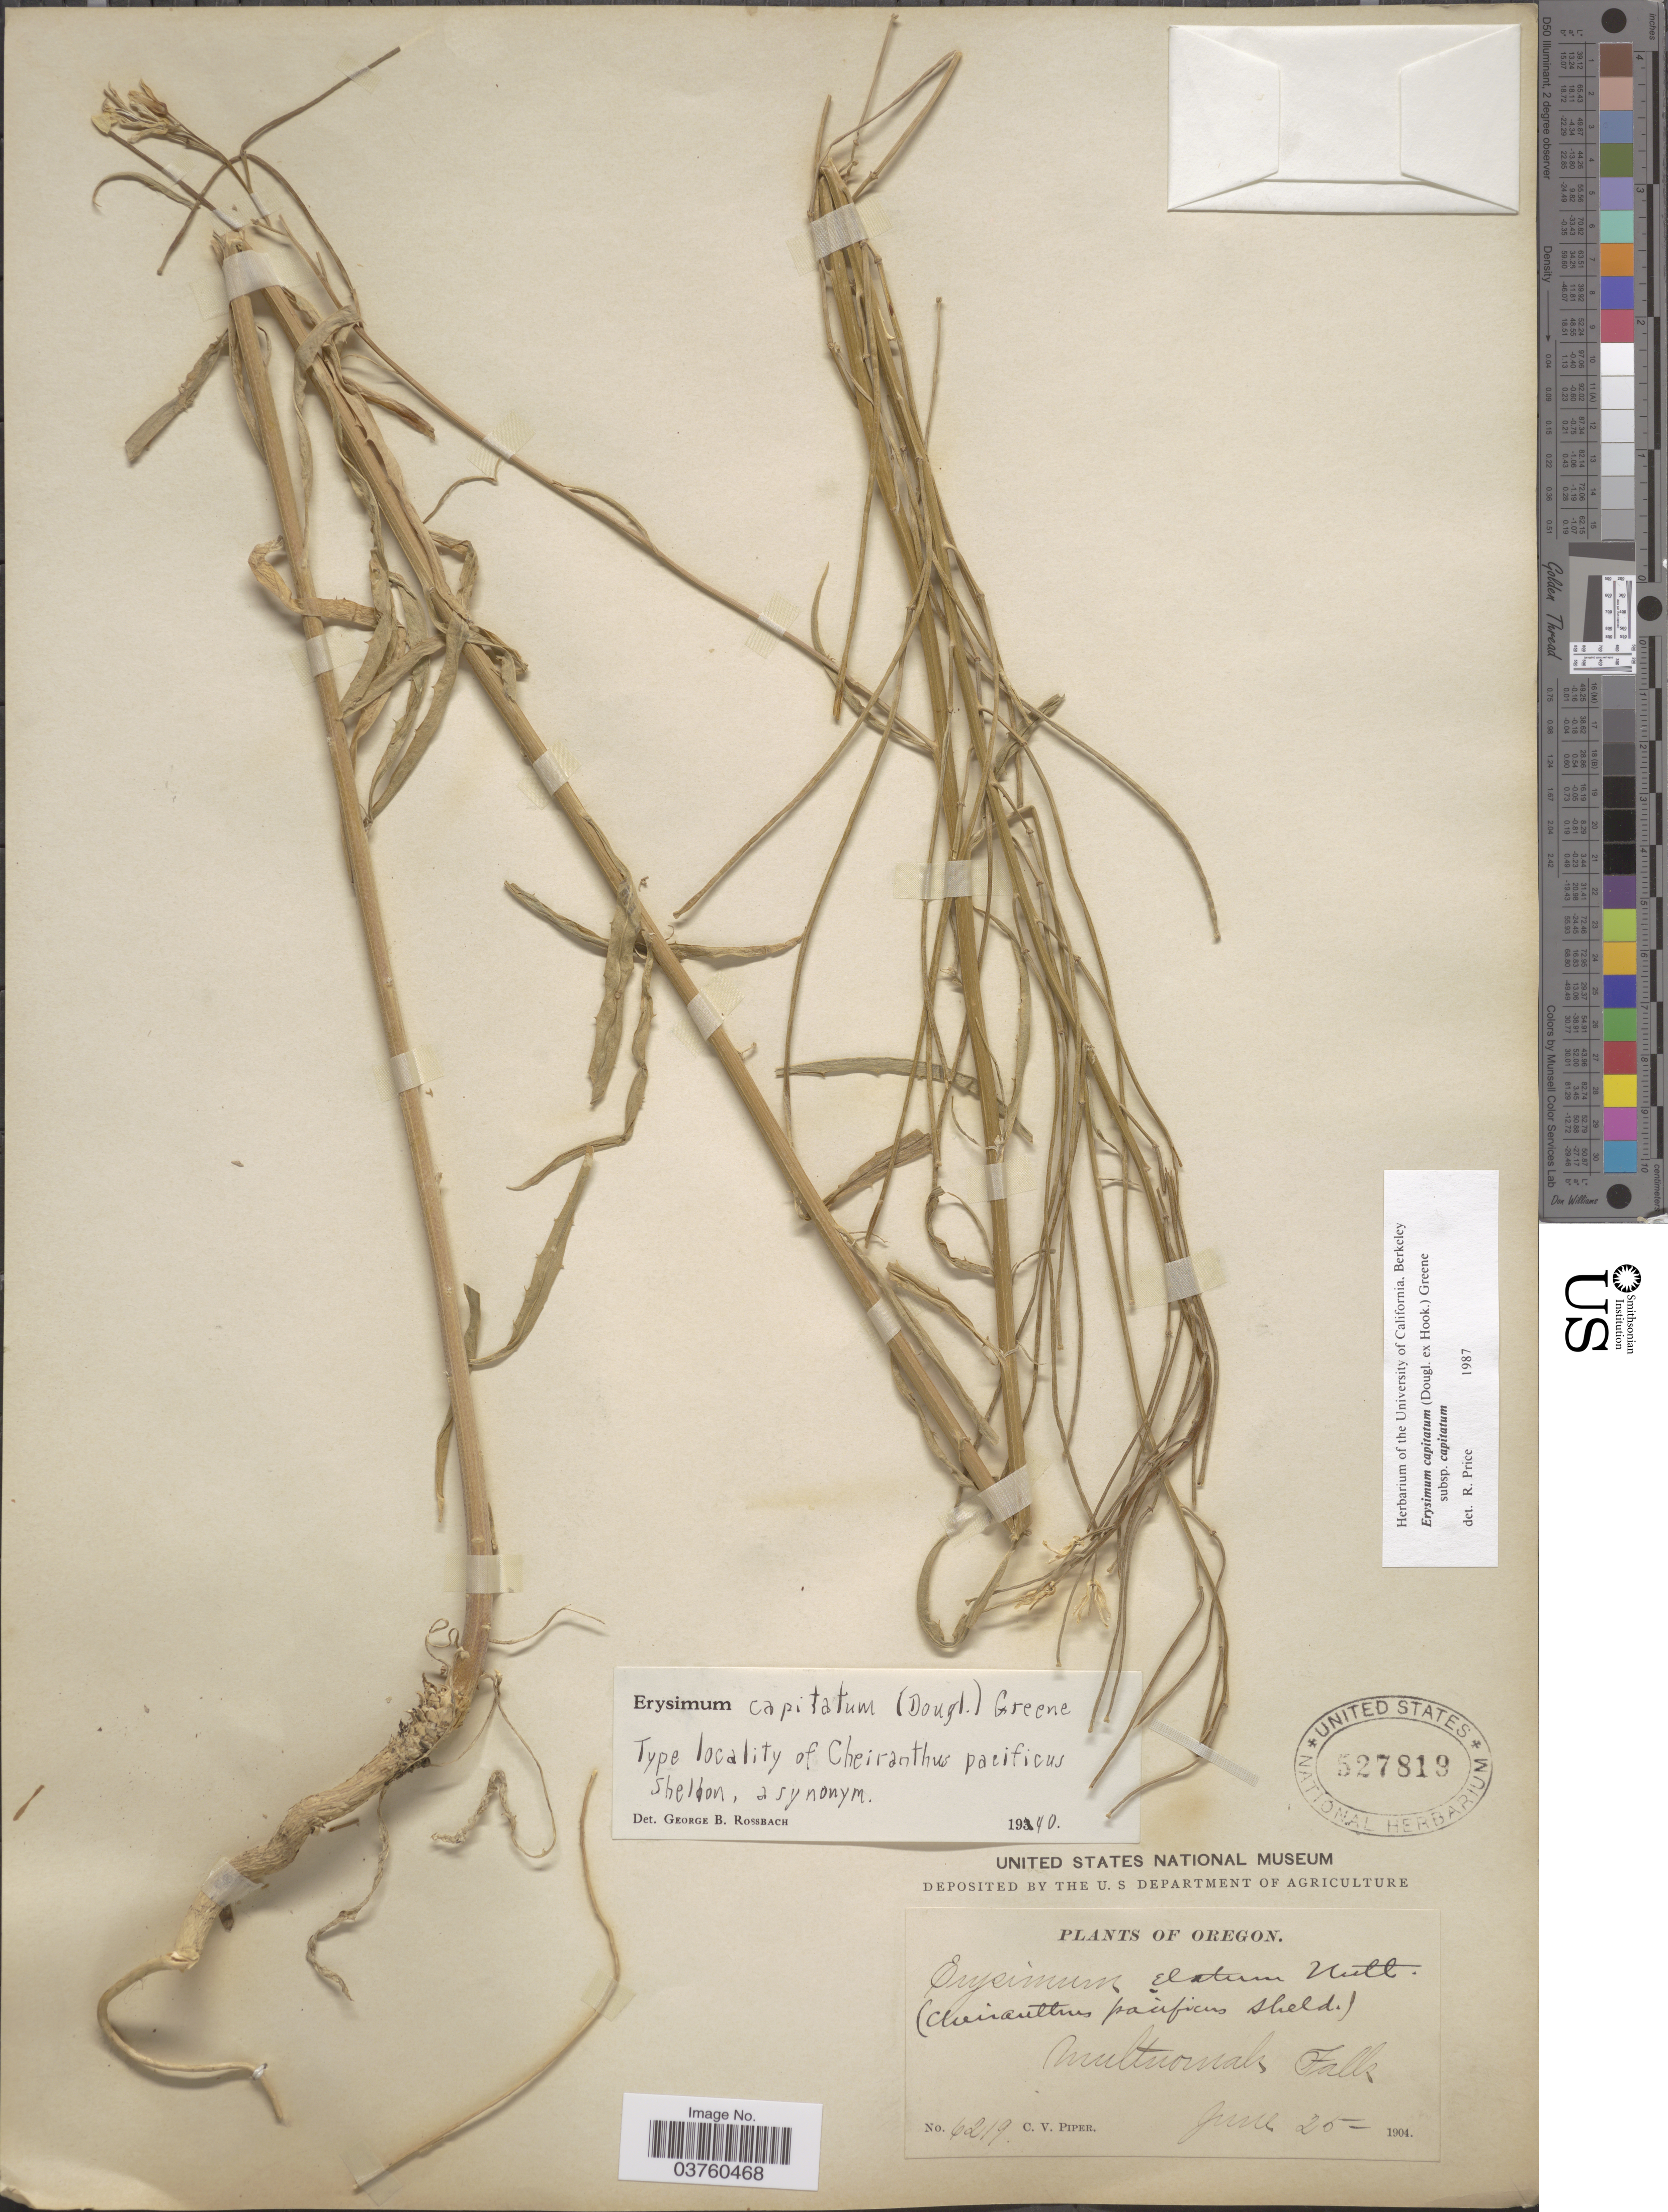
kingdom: Plantae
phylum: Tracheophyta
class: Magnoliopsida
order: Brassicales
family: Brassicaceae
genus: Erysimum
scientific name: Erysimum capitatum subsp. capitatum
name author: (Douglas ex Hook.) Greene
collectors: C. V. Piper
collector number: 6219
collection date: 1904-06-25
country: United States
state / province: Oregon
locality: Multnomah Falls.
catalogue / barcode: US 527819